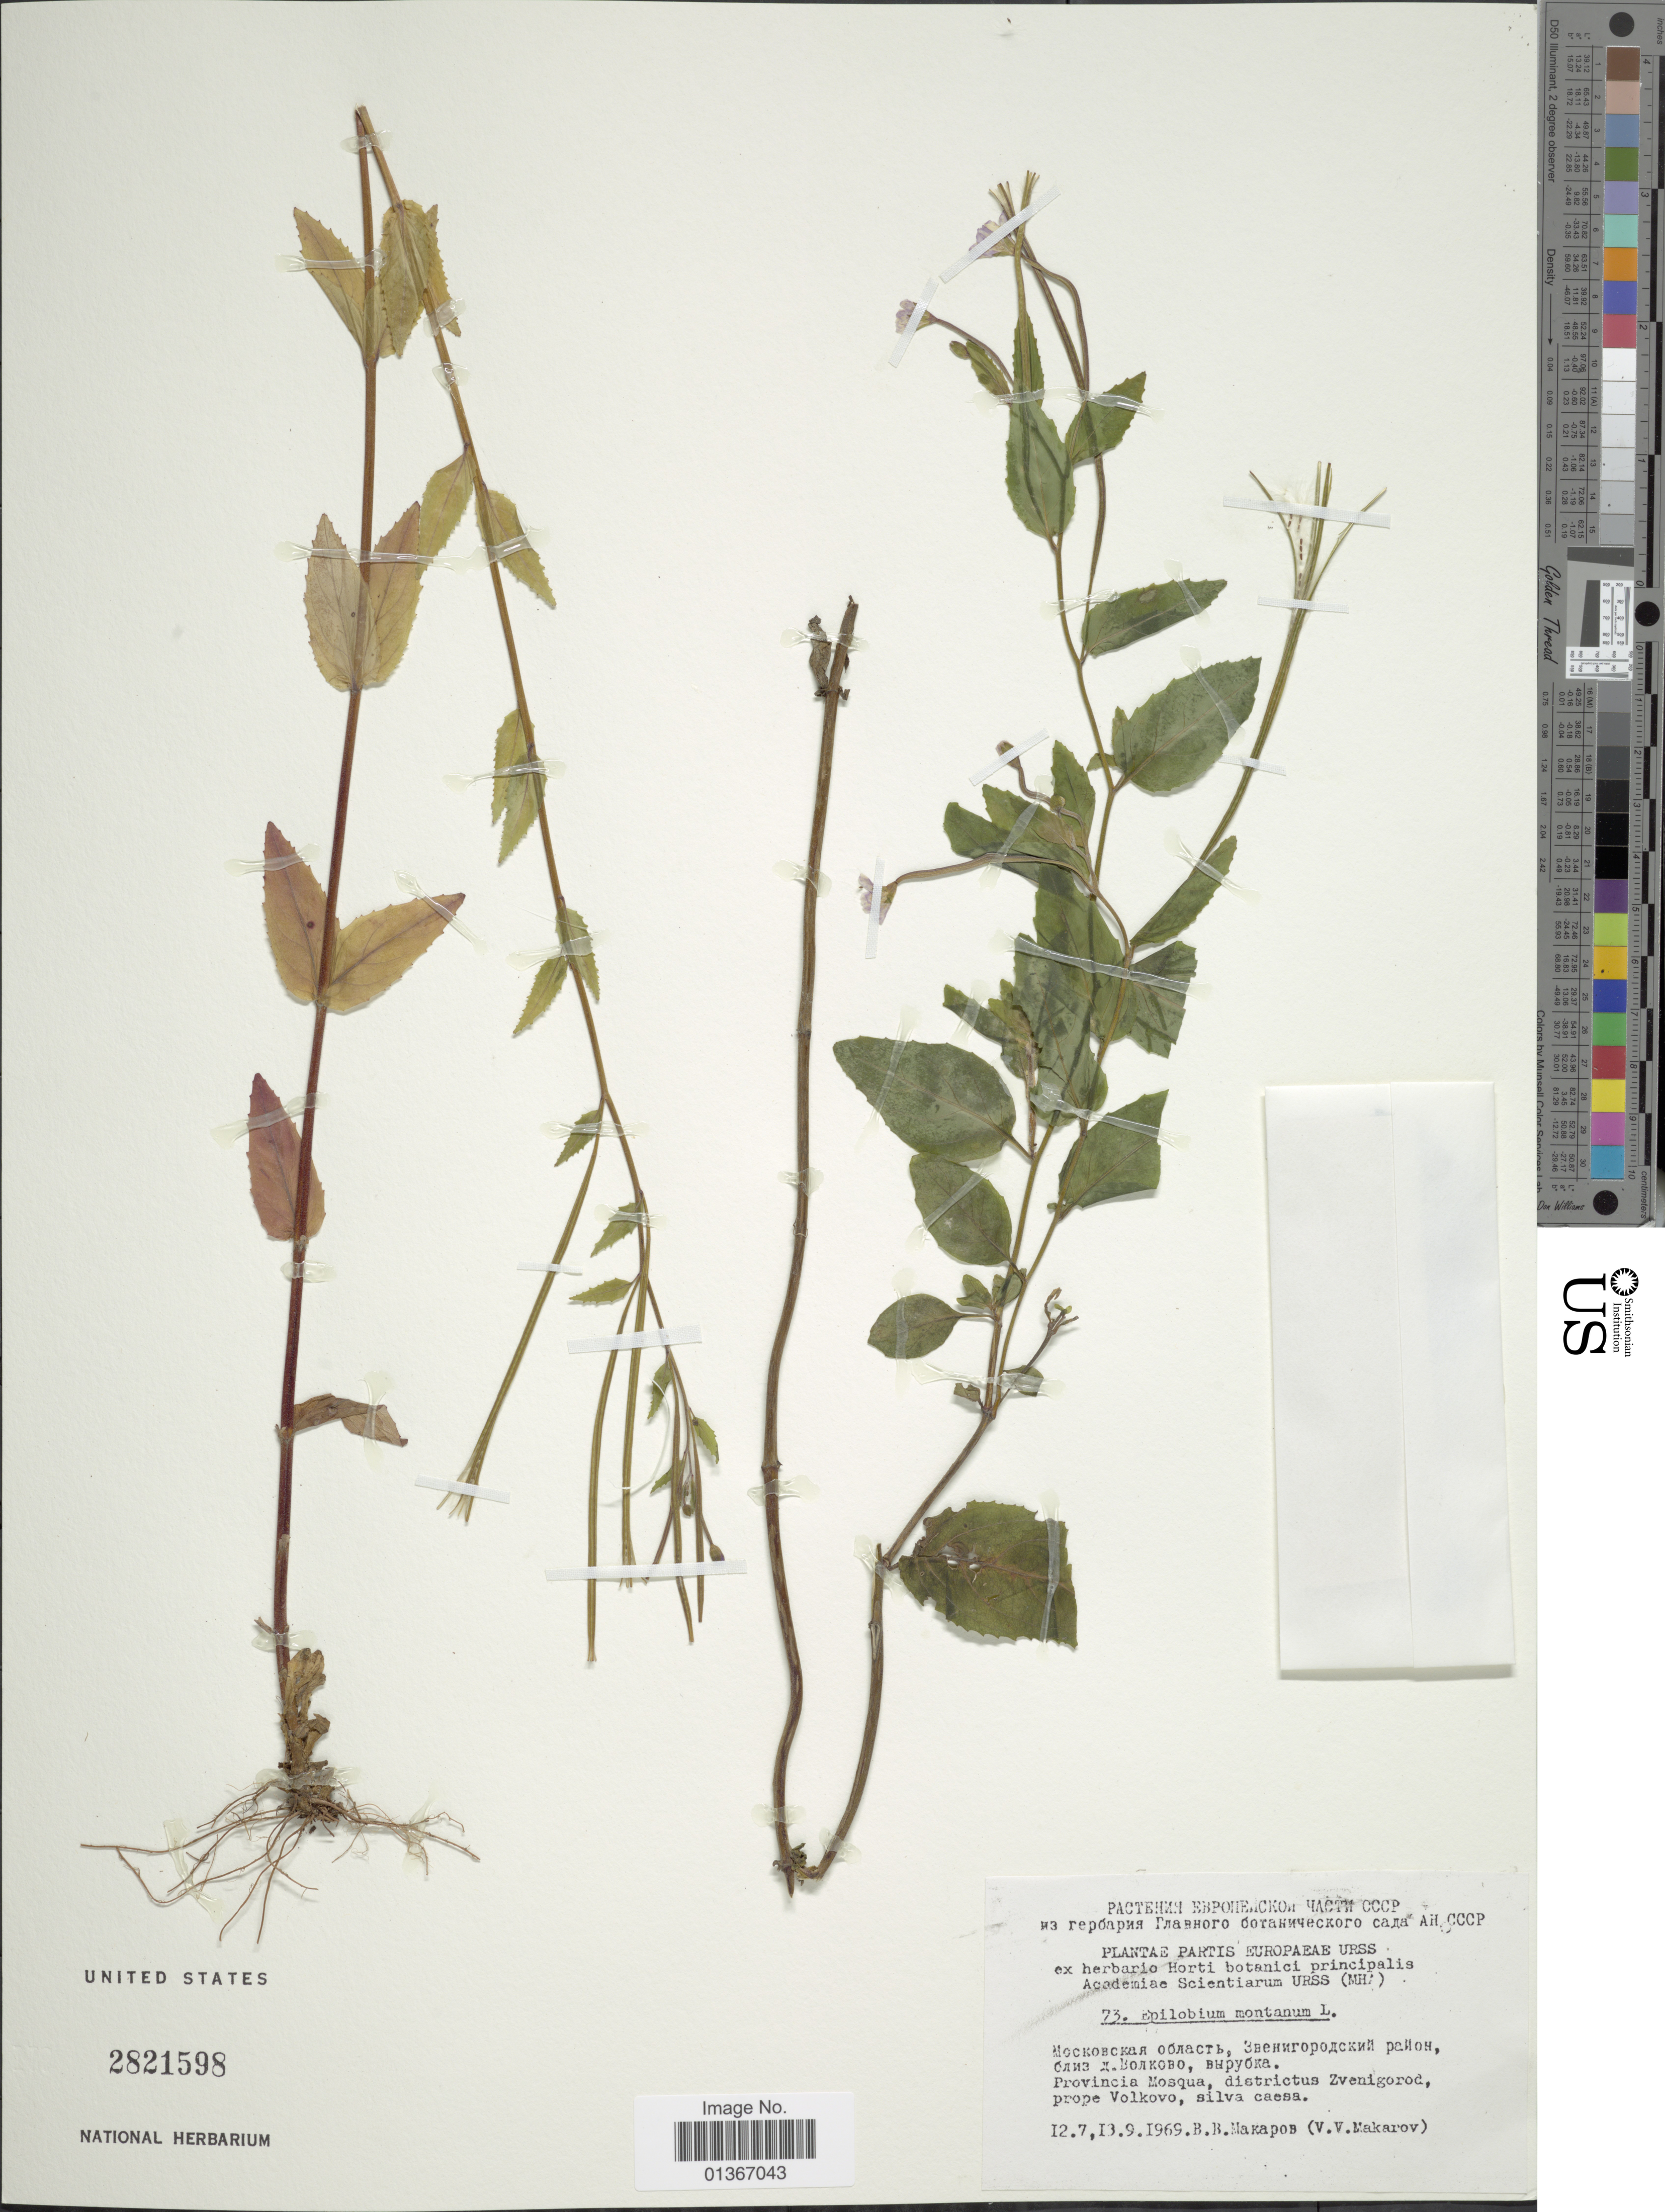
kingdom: Plantae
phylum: Tracheophyta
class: Magnoliopsida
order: Myrtales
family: Onagraceae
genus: Epilobium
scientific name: Epilobium montanum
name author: L.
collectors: Collector illegible & Collector illegible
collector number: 73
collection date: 1969-07-12/1969-09-13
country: Russian Federation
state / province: Moscow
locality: Provincia Mosqua, districtus Zvenigorod, prope Volkovo, silva caesa.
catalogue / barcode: US 2821598